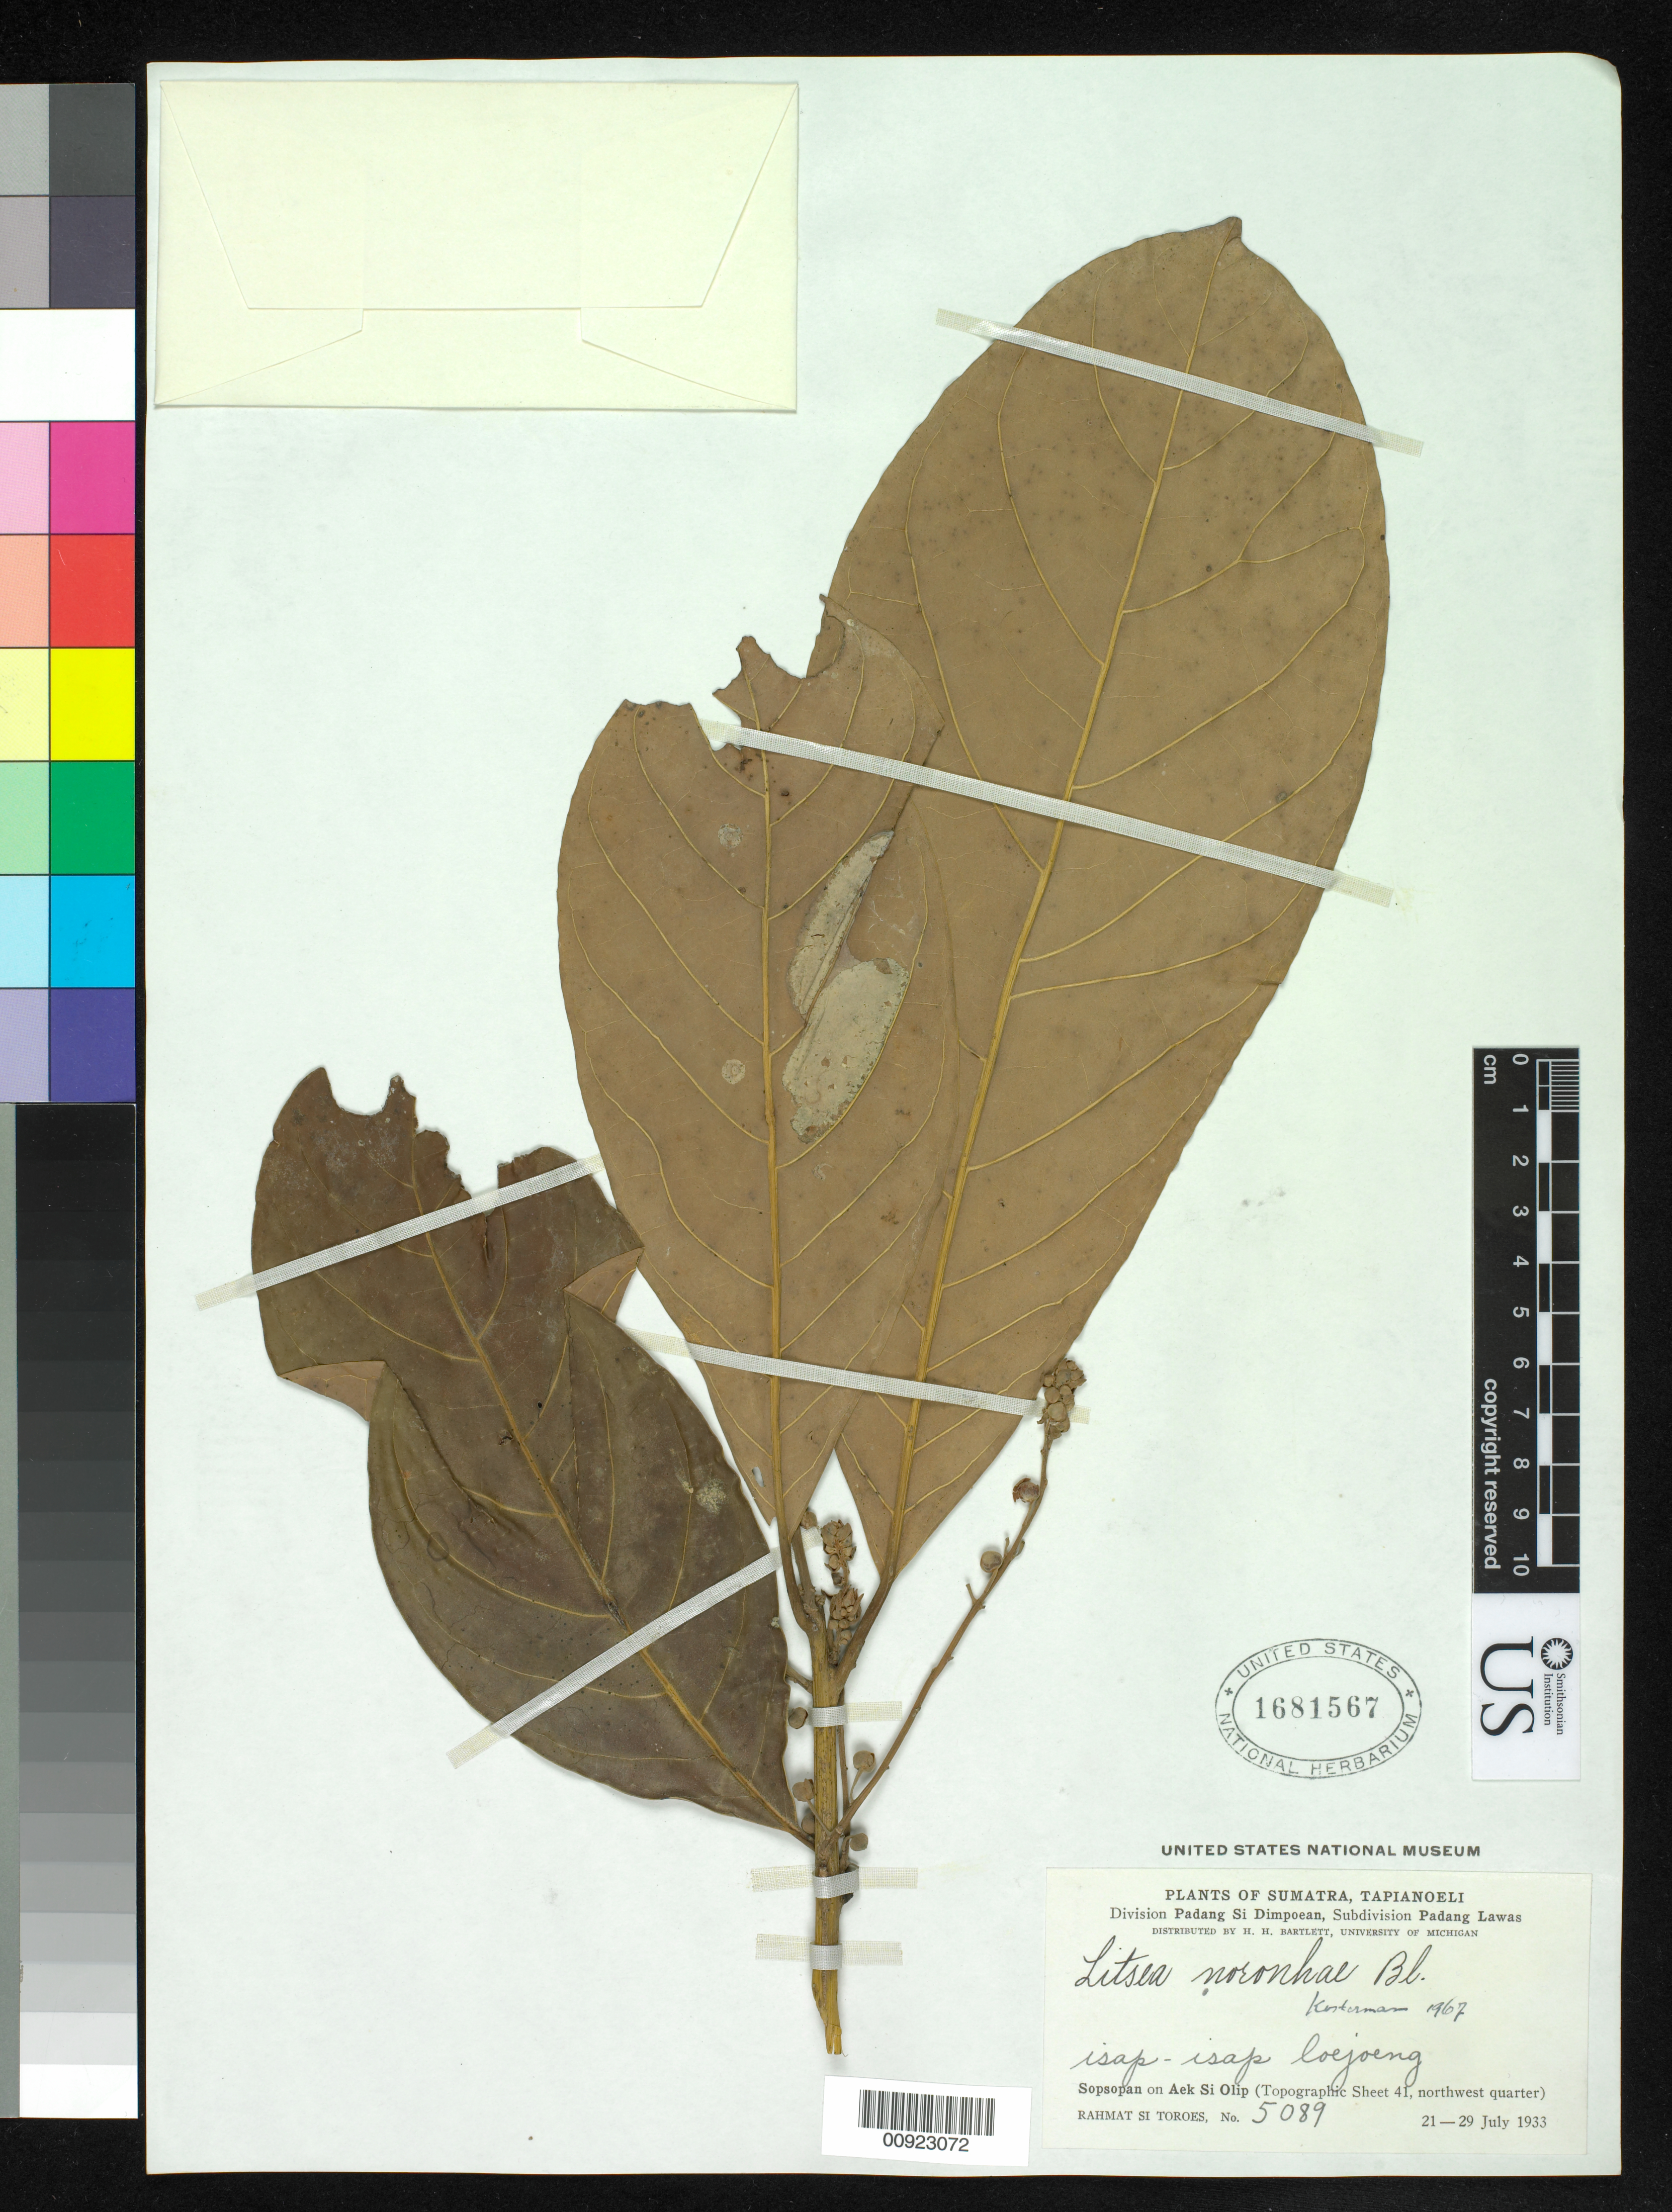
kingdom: Plantae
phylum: Tracheophyta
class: Magnoliopsida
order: Laurales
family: Lauraceae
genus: Litsea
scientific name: Litsea noronhae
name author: Blume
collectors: Rahmat Si Boeea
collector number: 5089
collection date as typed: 21 Jul 1933 to 29 Jul 1933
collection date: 1933-07-21/1933-07-29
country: Indonesia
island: Sumatra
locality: Tapianoeli; Division Padang Si Dimpoean, Subdivision Padang Lawas; Sopsopan on Aek Si Olip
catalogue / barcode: US 1681567